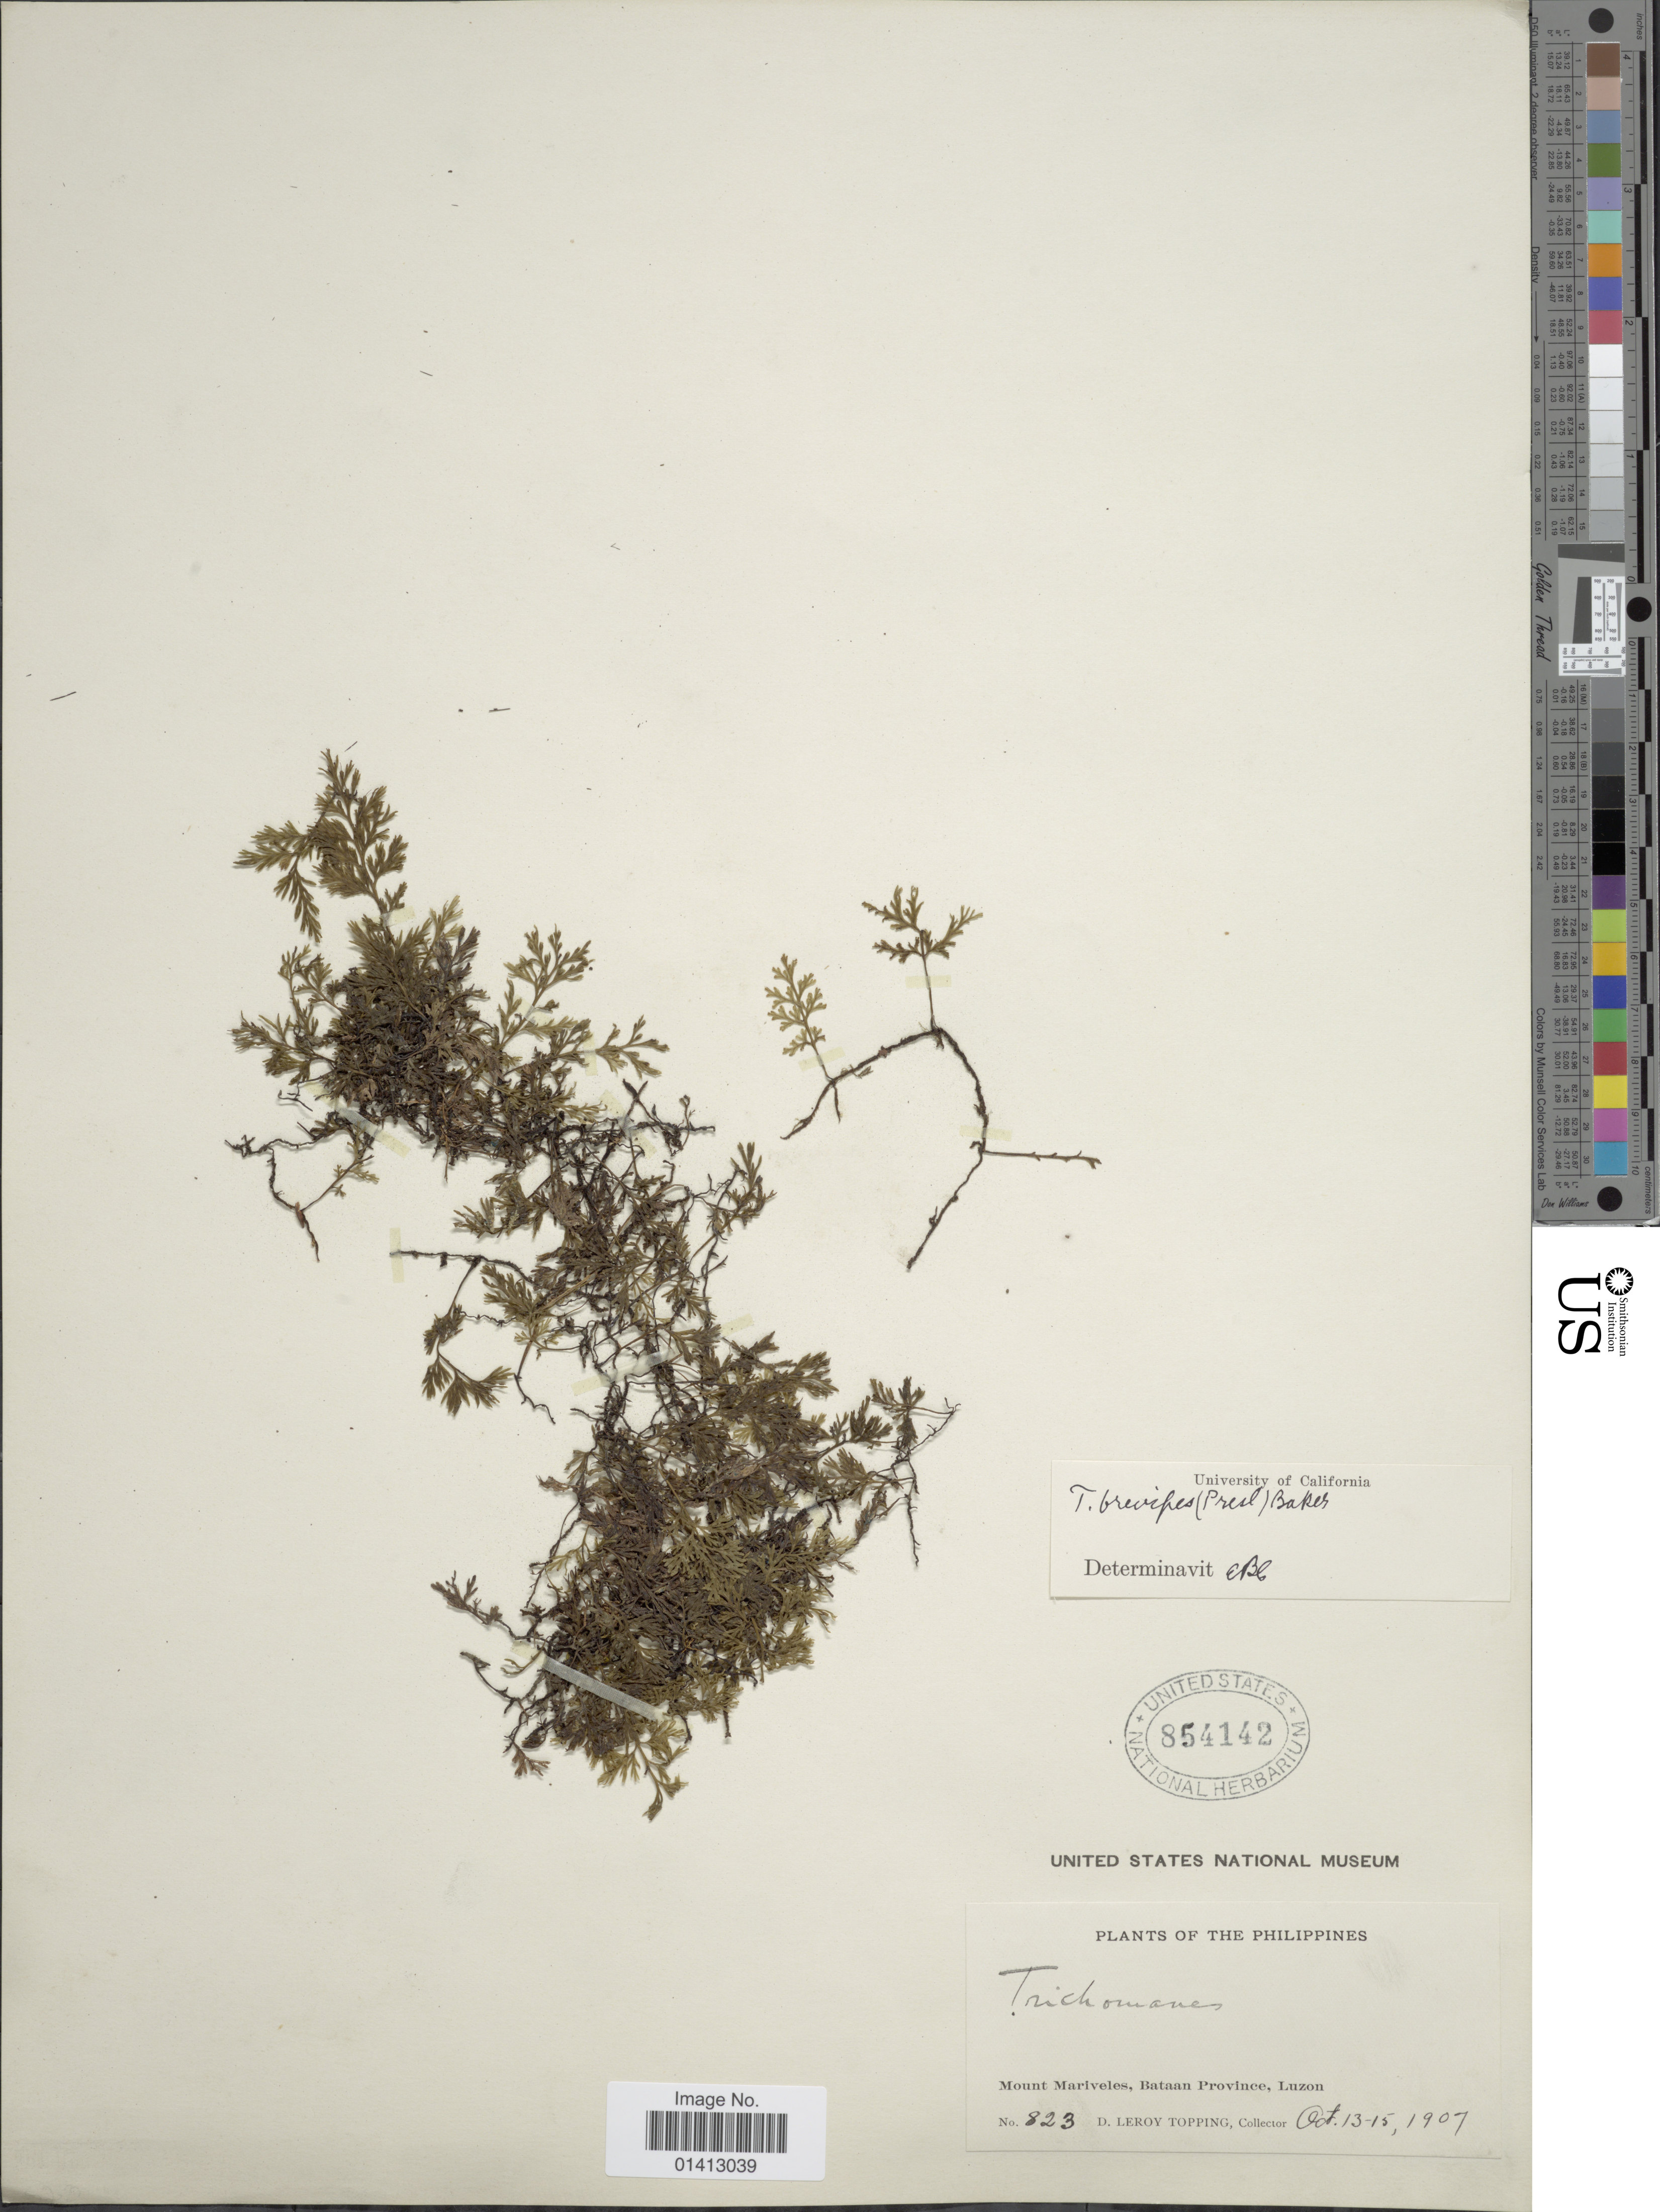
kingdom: Plantae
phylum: Tracheophyta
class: Polypodiopsida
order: Hymenophyllales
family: Hymenophyllaceae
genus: Crepidomanes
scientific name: Crepidomanes brevipes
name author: (C. Presl) Copel.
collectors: D. L. Topping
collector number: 823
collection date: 1907-10-13/1907-10-15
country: Philippines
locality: Mount Mariveles, Bataan Province, Luzon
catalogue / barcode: US 854142